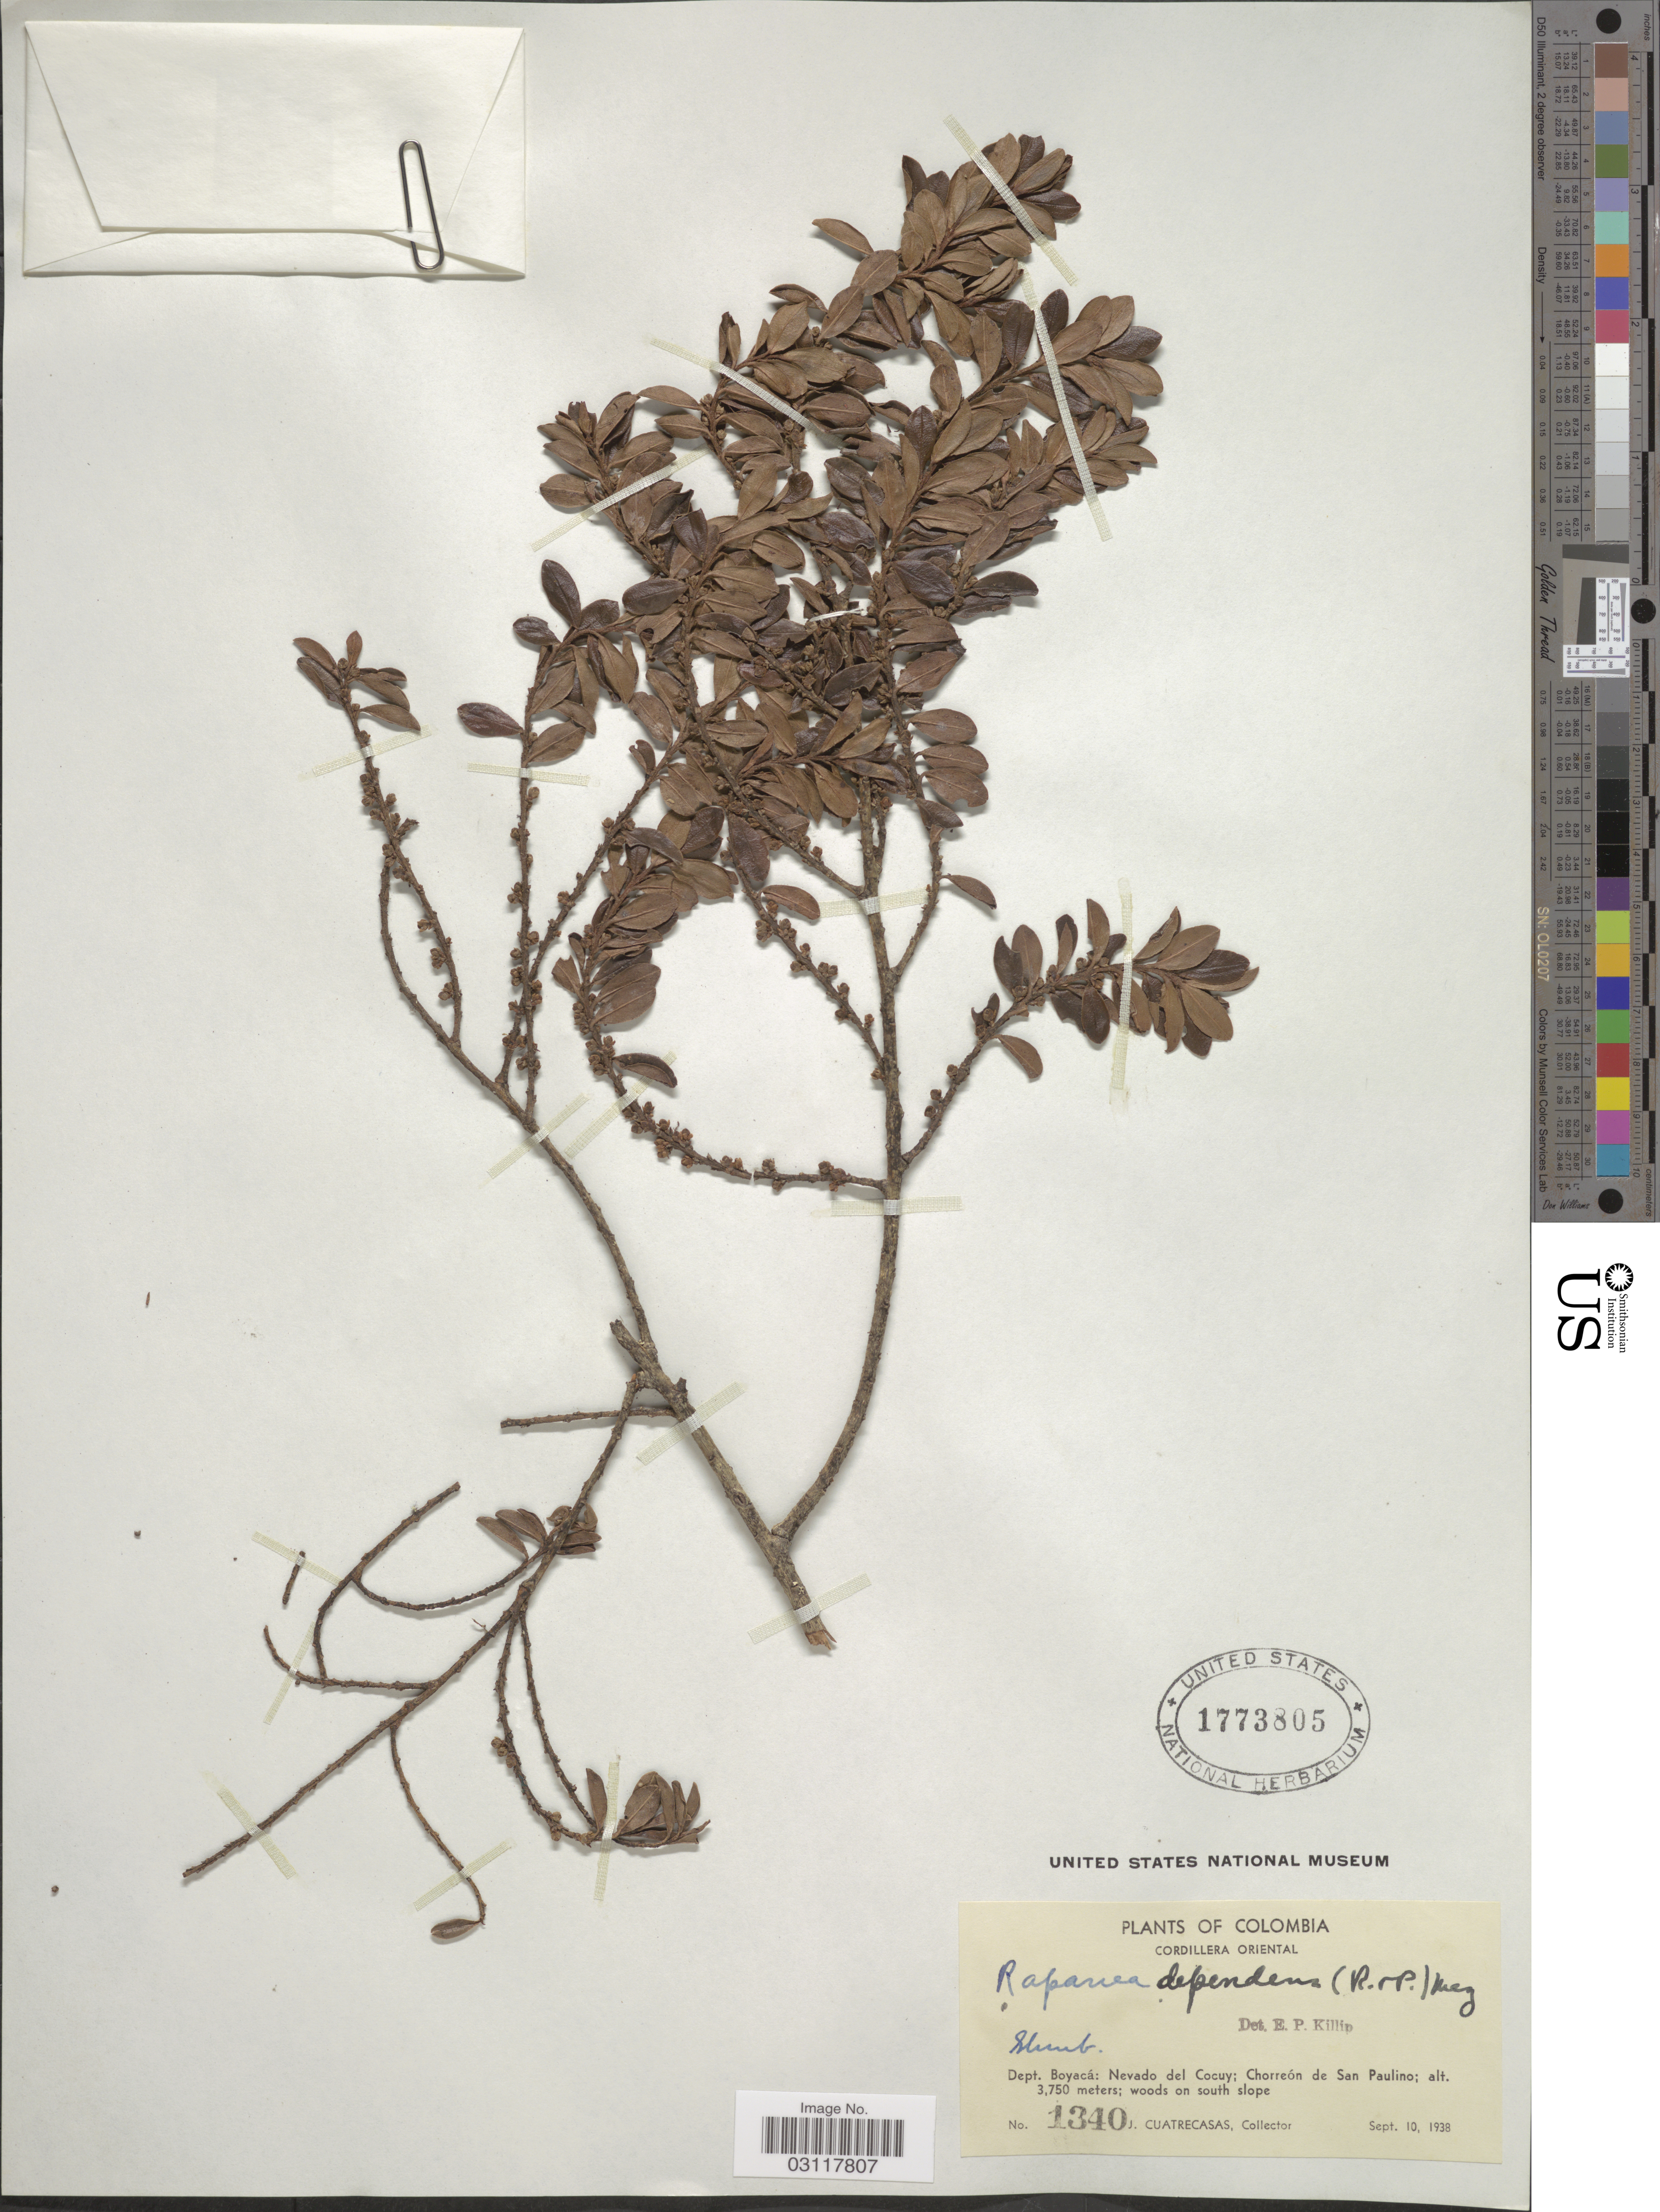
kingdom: Plantae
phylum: Tracheophyta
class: Magnoliopsida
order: Ericales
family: Primulaceae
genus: Rapanea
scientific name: Rapanea dependens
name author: (Ruiz & Pav.) Mez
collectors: J. Cuatrecasas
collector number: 1340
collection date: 1938-09-10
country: Colombia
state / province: Boyacá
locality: Cordillera Oriental. Dept. Boyacá: Nevado del Cocuy; Chorreón de San Paulino. Woods on south slope.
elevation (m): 3750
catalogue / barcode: US 1773805